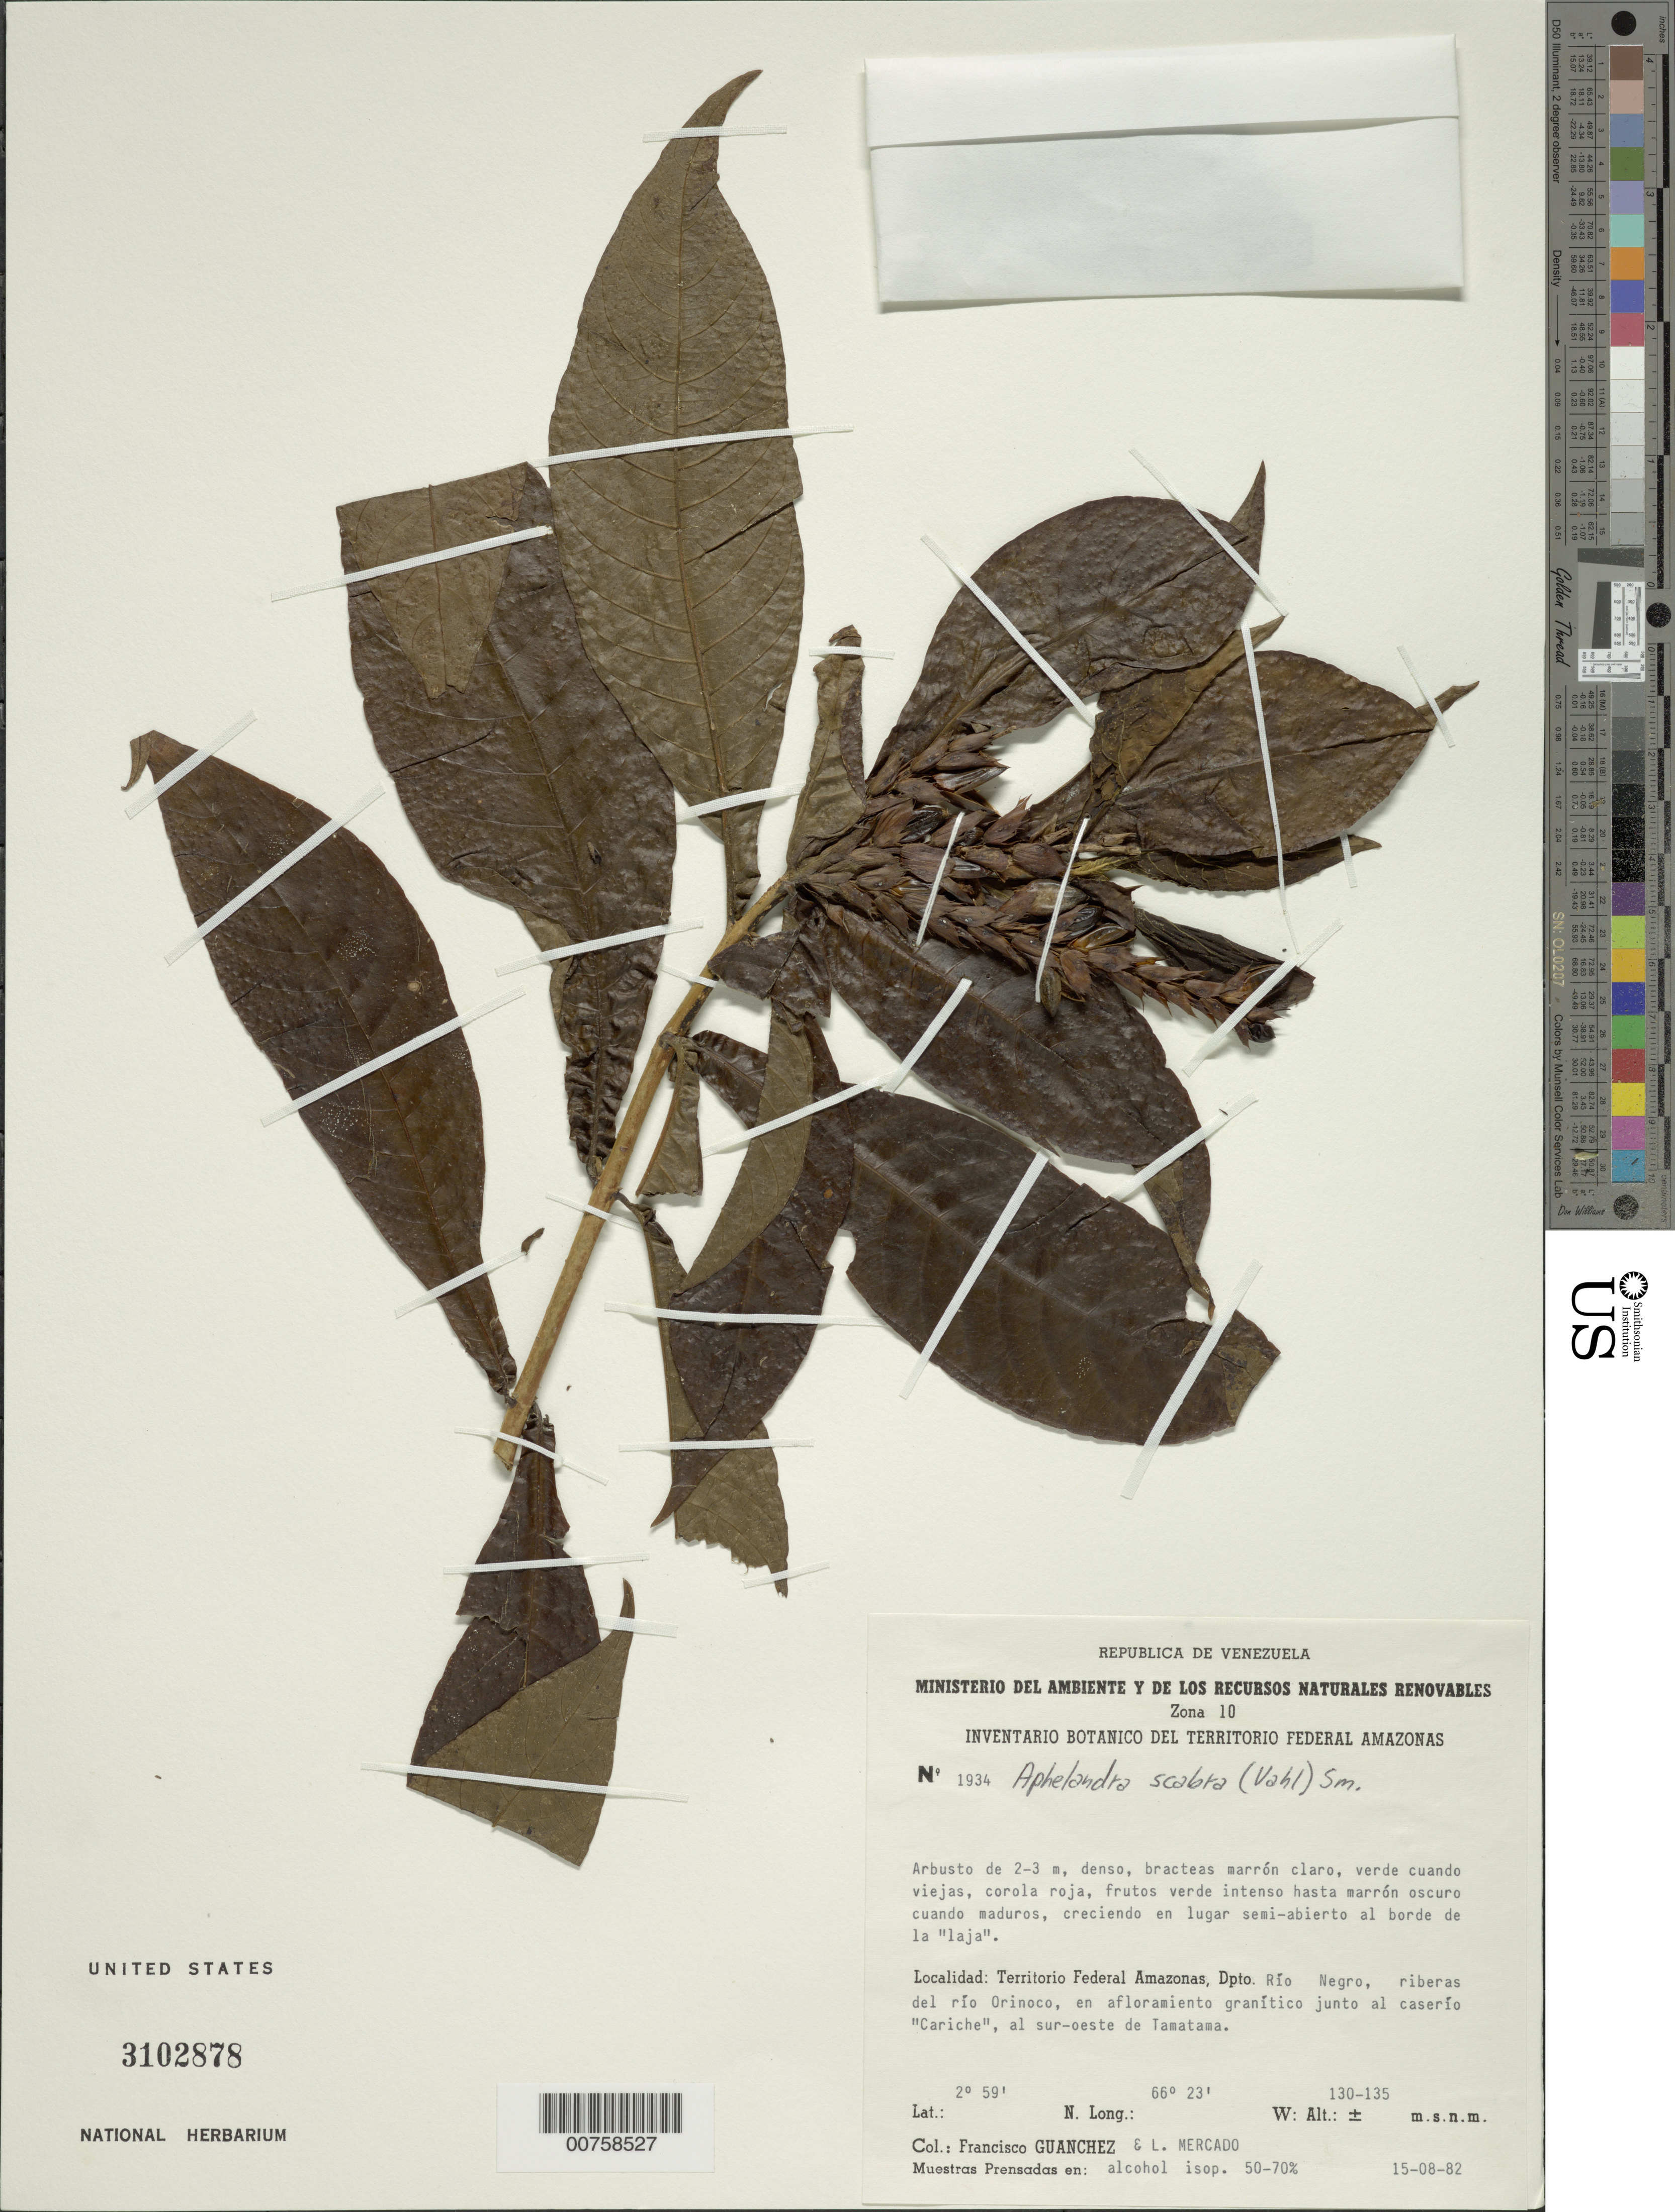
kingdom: Plantae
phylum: Tracheophyta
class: Magnoliopsida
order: Lamiales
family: Acanthaceae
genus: Aphelandra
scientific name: Aphelandra scabra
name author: (Vahl) Sm.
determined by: Wasshausen, Dieter C., (BOT), Smithsonian Institution - National Museum of Natural History (UNITED STATES)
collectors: F. Guánchez M. & L. Mercado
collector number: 1934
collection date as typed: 15-Aug-82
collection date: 1982-08-15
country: Venezuela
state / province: Amazonas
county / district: Río Negro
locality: Tamatama, SW of, Río Orinoco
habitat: Riberas, creciendo en lugar semi-abierto al borde de la "laja"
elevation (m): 130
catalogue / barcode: US 3102878